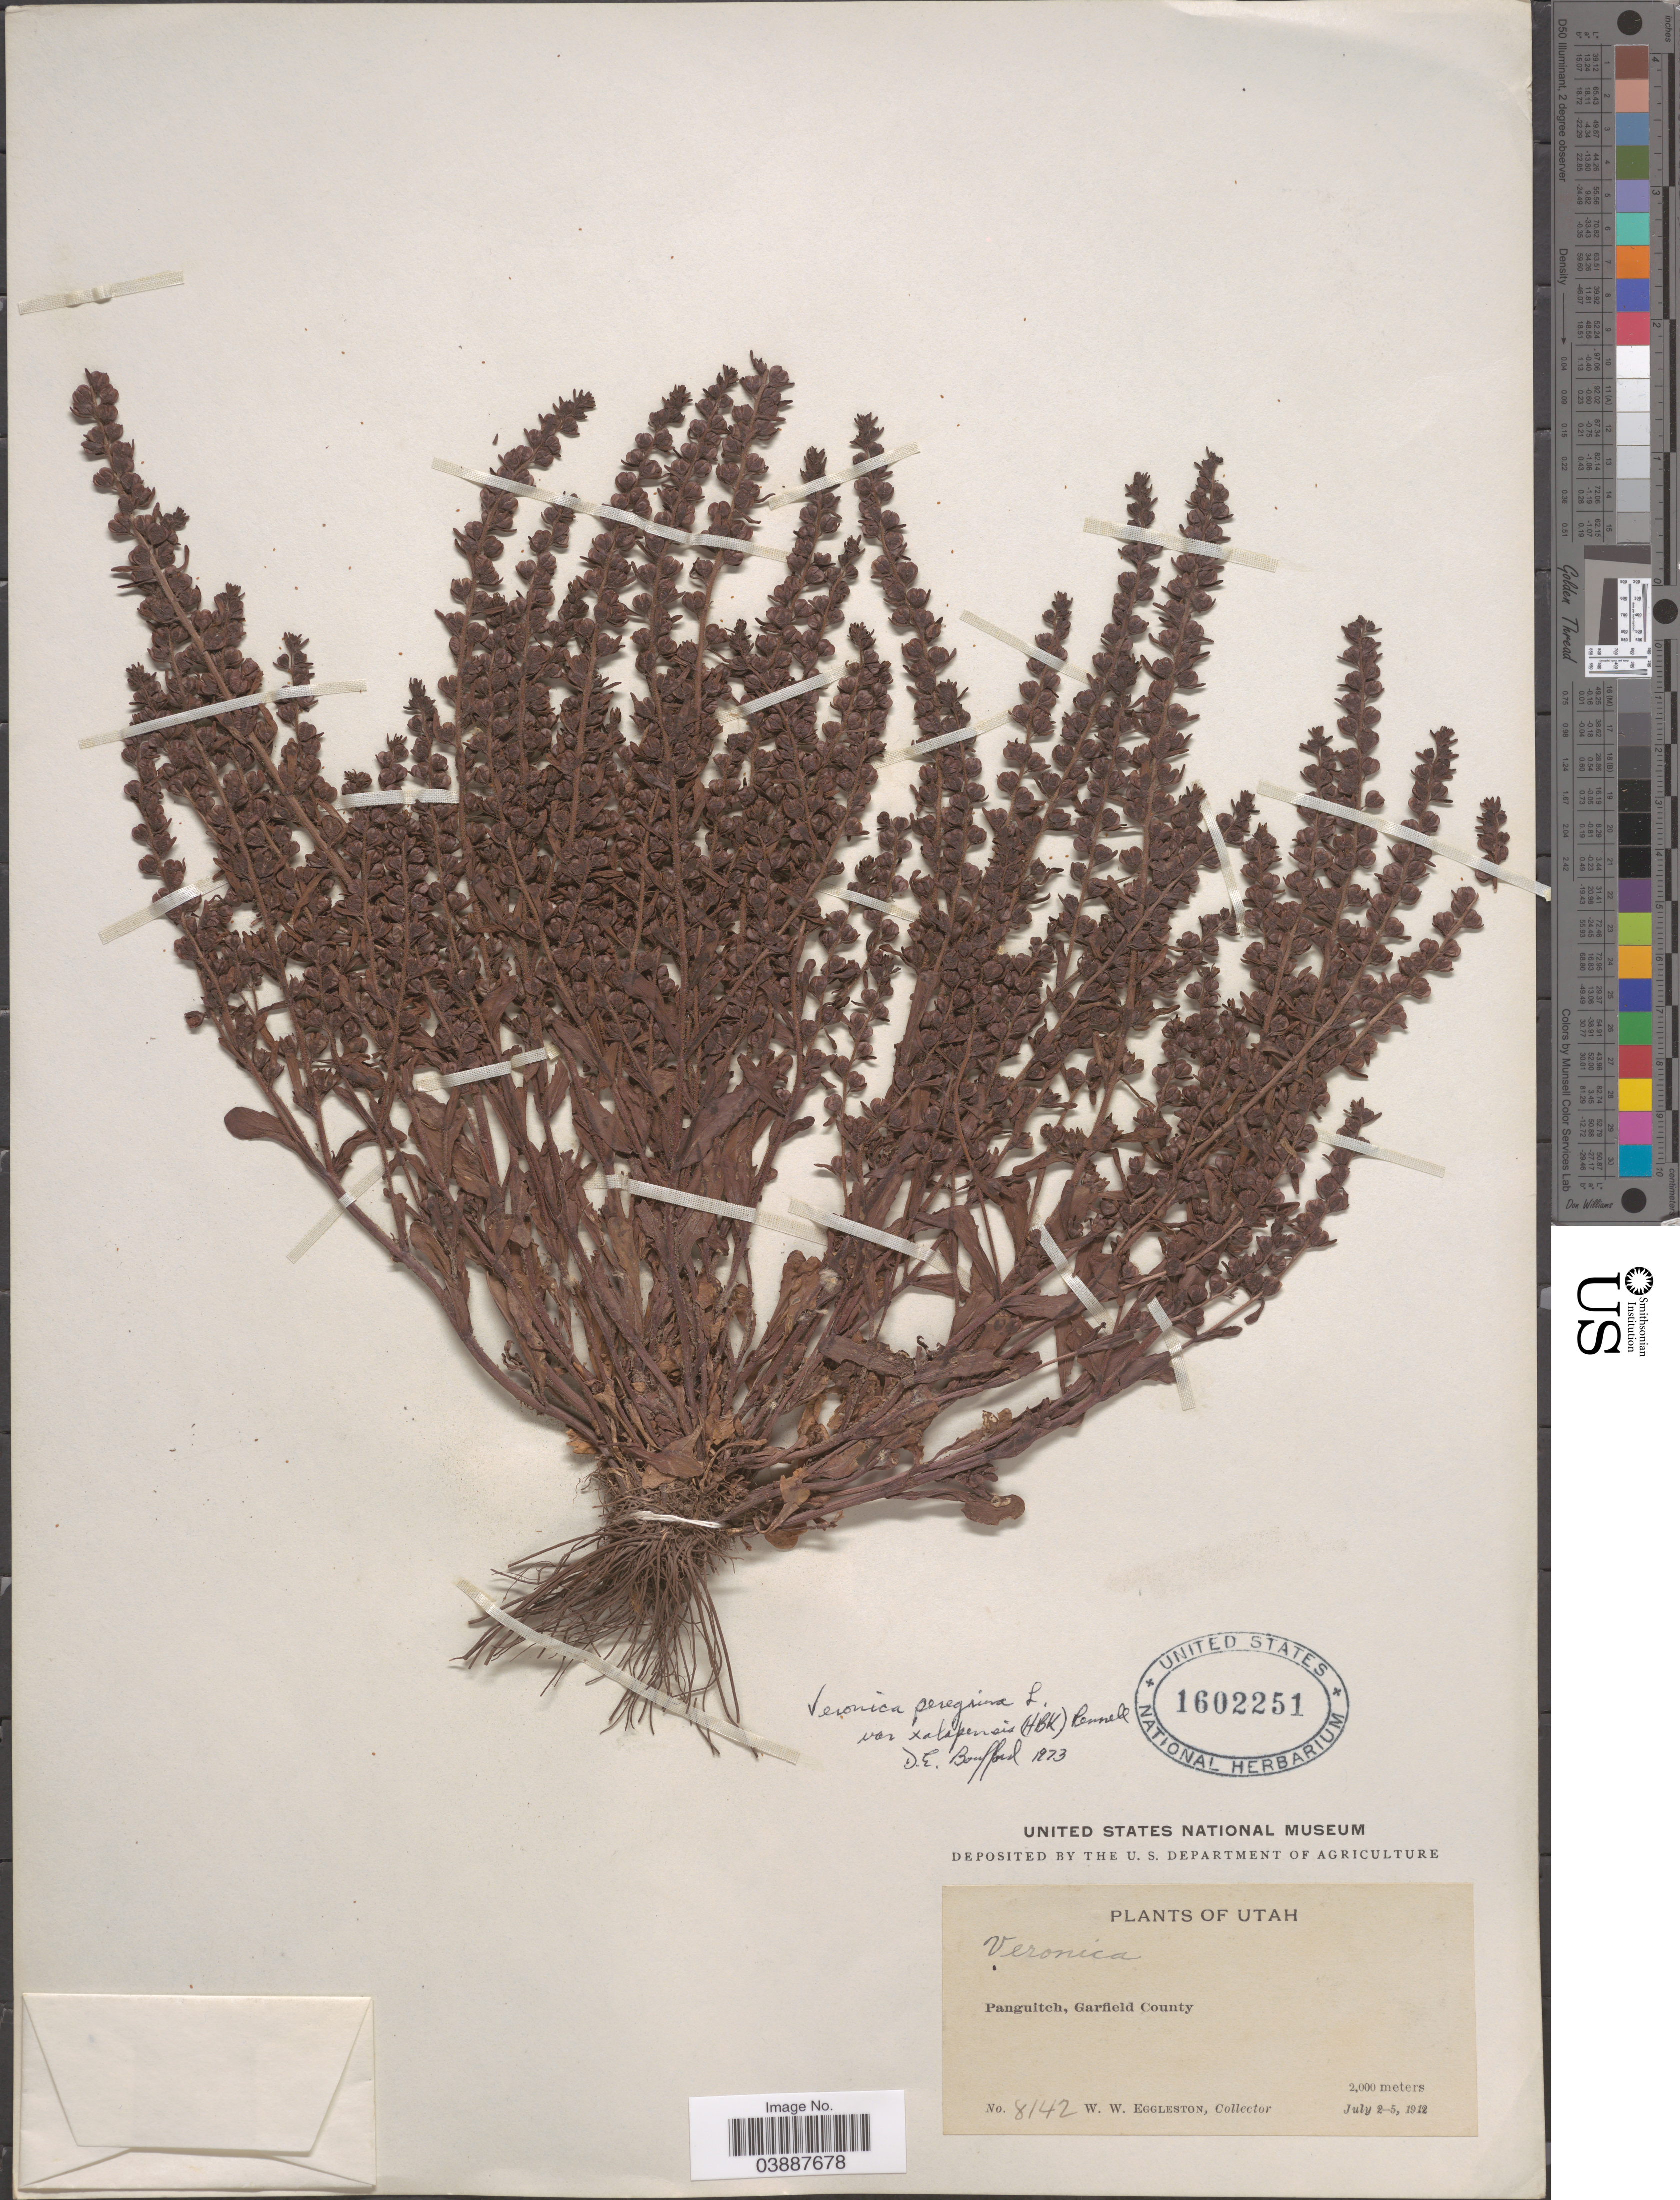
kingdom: Plantae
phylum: Tracheophyta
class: Magnoliopsida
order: Lamiales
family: Plantaginaceae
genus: Veronica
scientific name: Veronica peregrina var. xalapensis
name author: Kunth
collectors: W. W. Eggleston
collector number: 8142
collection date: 1912-07-02/1912-07-05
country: United States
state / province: Utah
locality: Panguitch, Garfield County.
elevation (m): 2000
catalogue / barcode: US 1602251